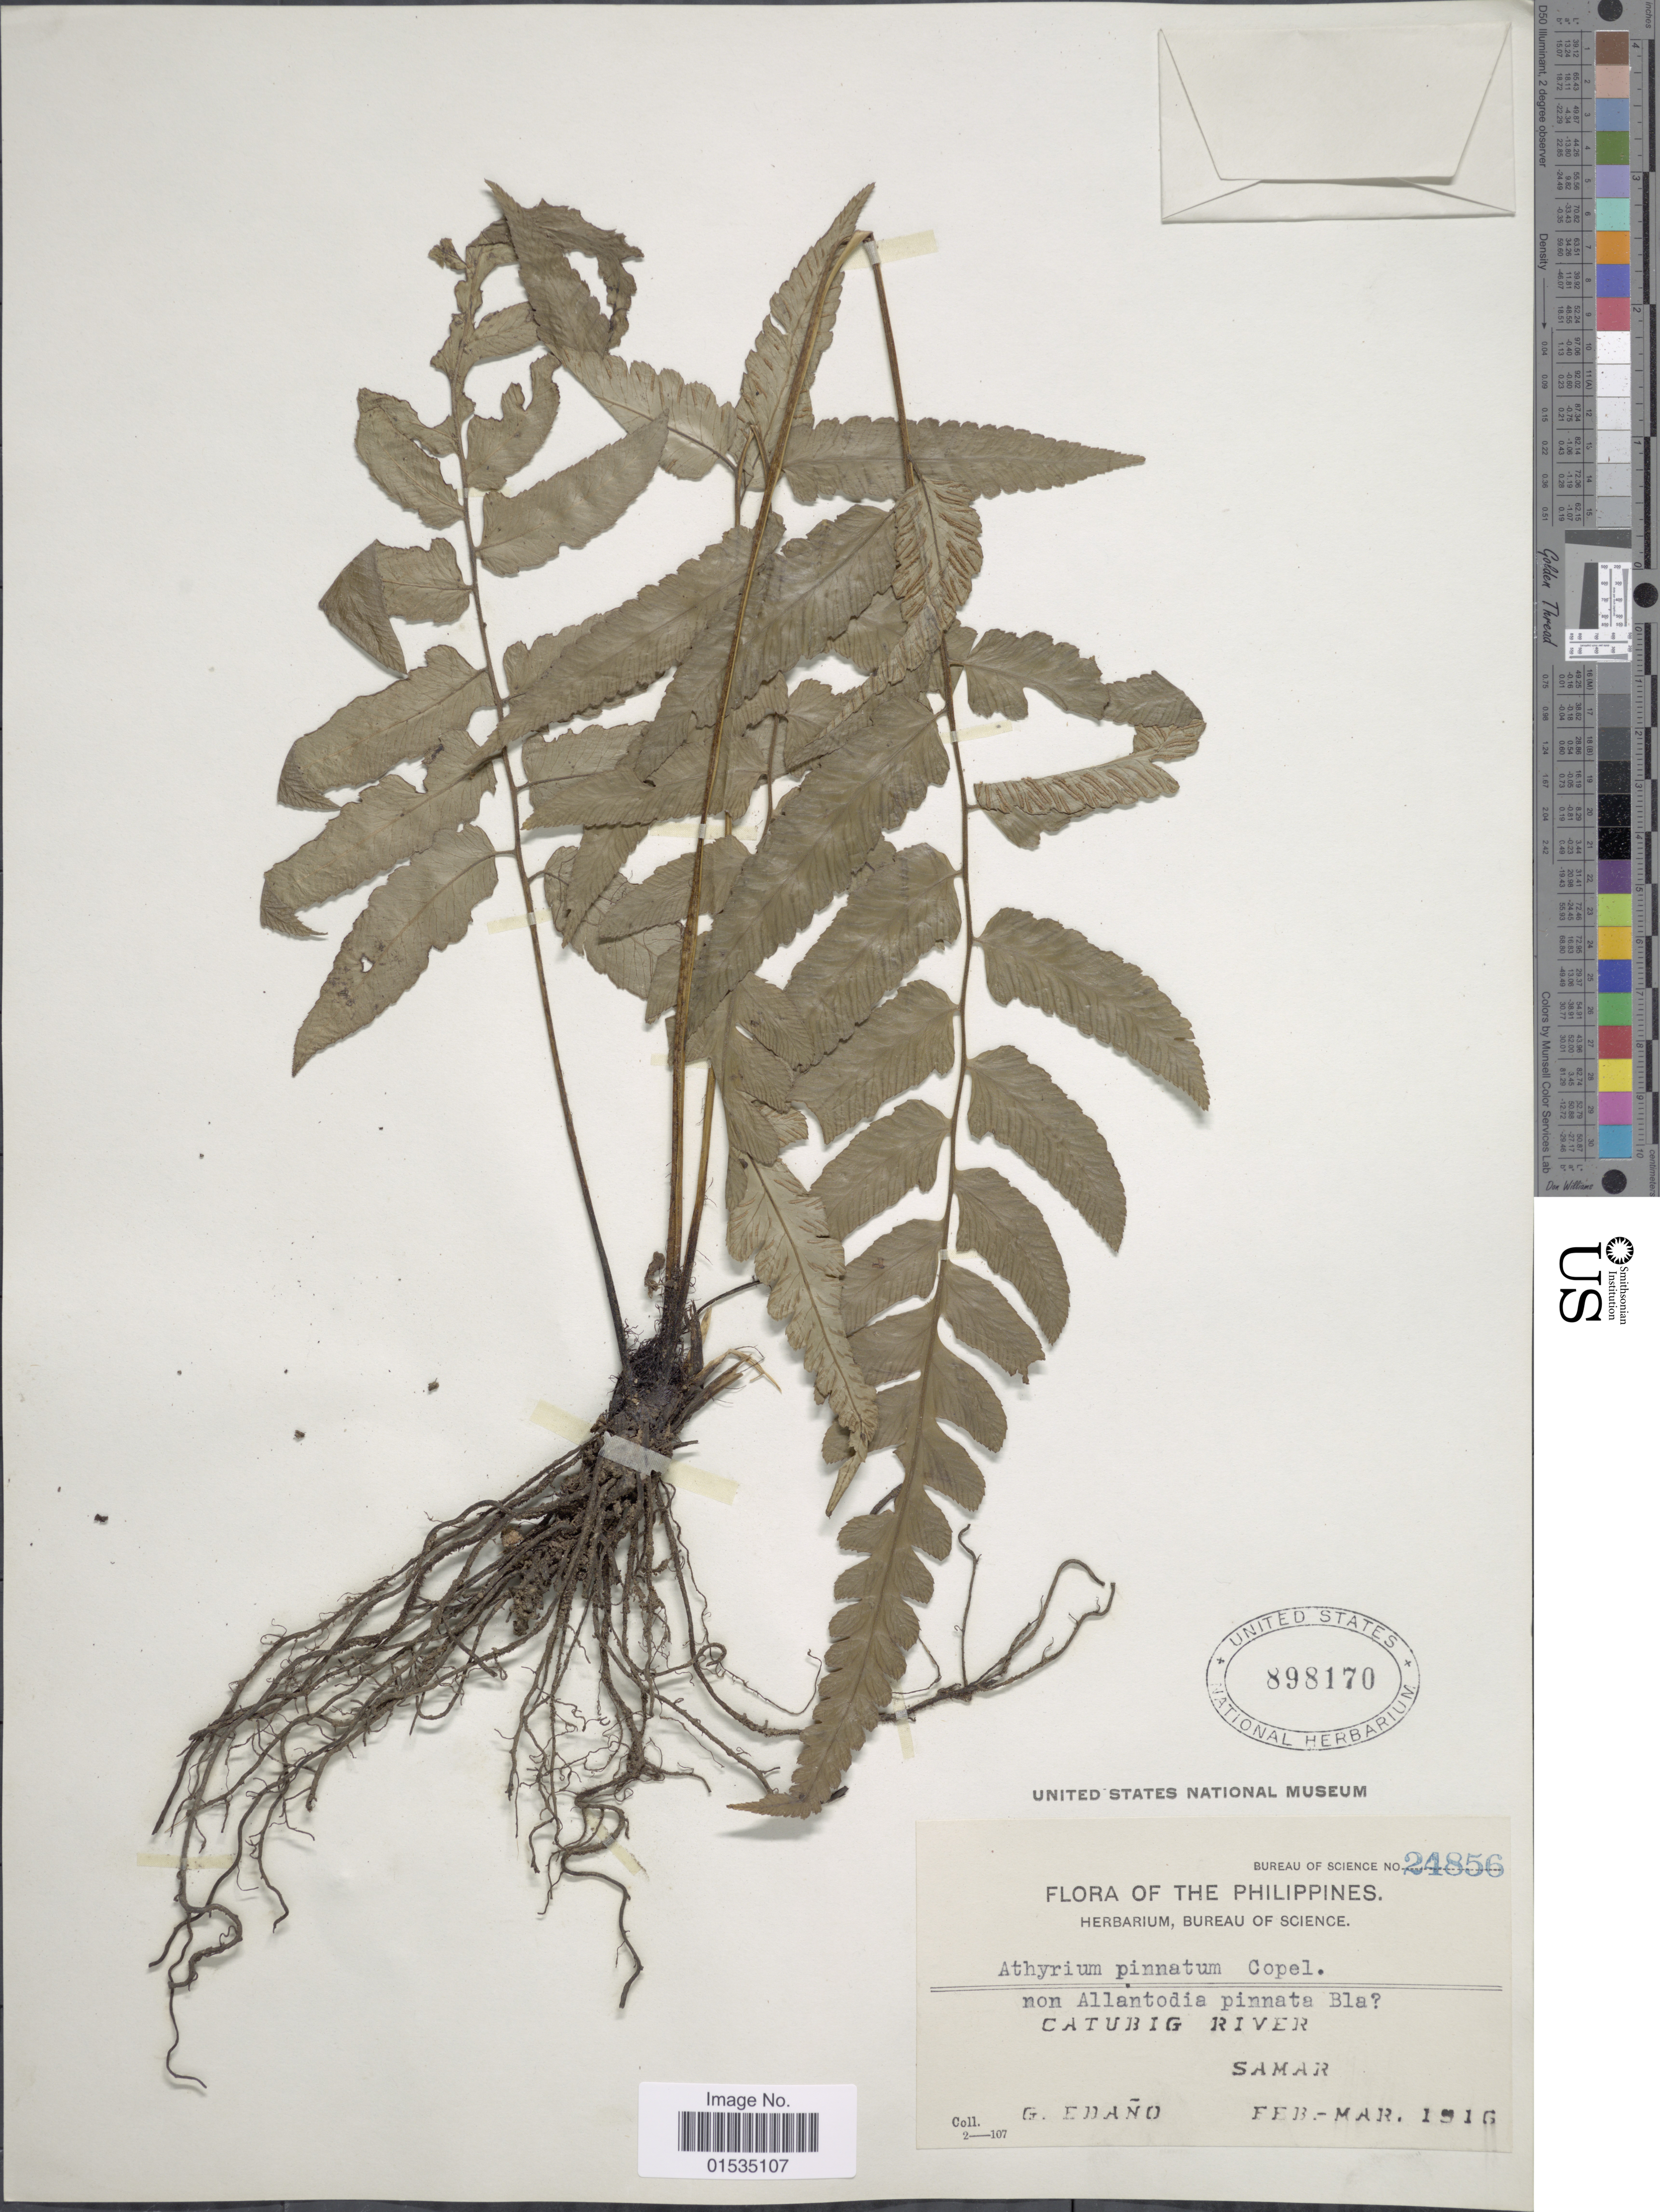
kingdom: Plantae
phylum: Tracheophyta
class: Polypodiopsida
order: Polypodiales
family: Athyriaceae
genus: Diplazium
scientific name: Diplazium petiolare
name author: C. Presl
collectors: G. Edaño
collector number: Bureau of Science 24856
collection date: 1916-02/1916-03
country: Philippines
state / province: Eastern Visayas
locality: Catubig River, Samar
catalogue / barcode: US 898170